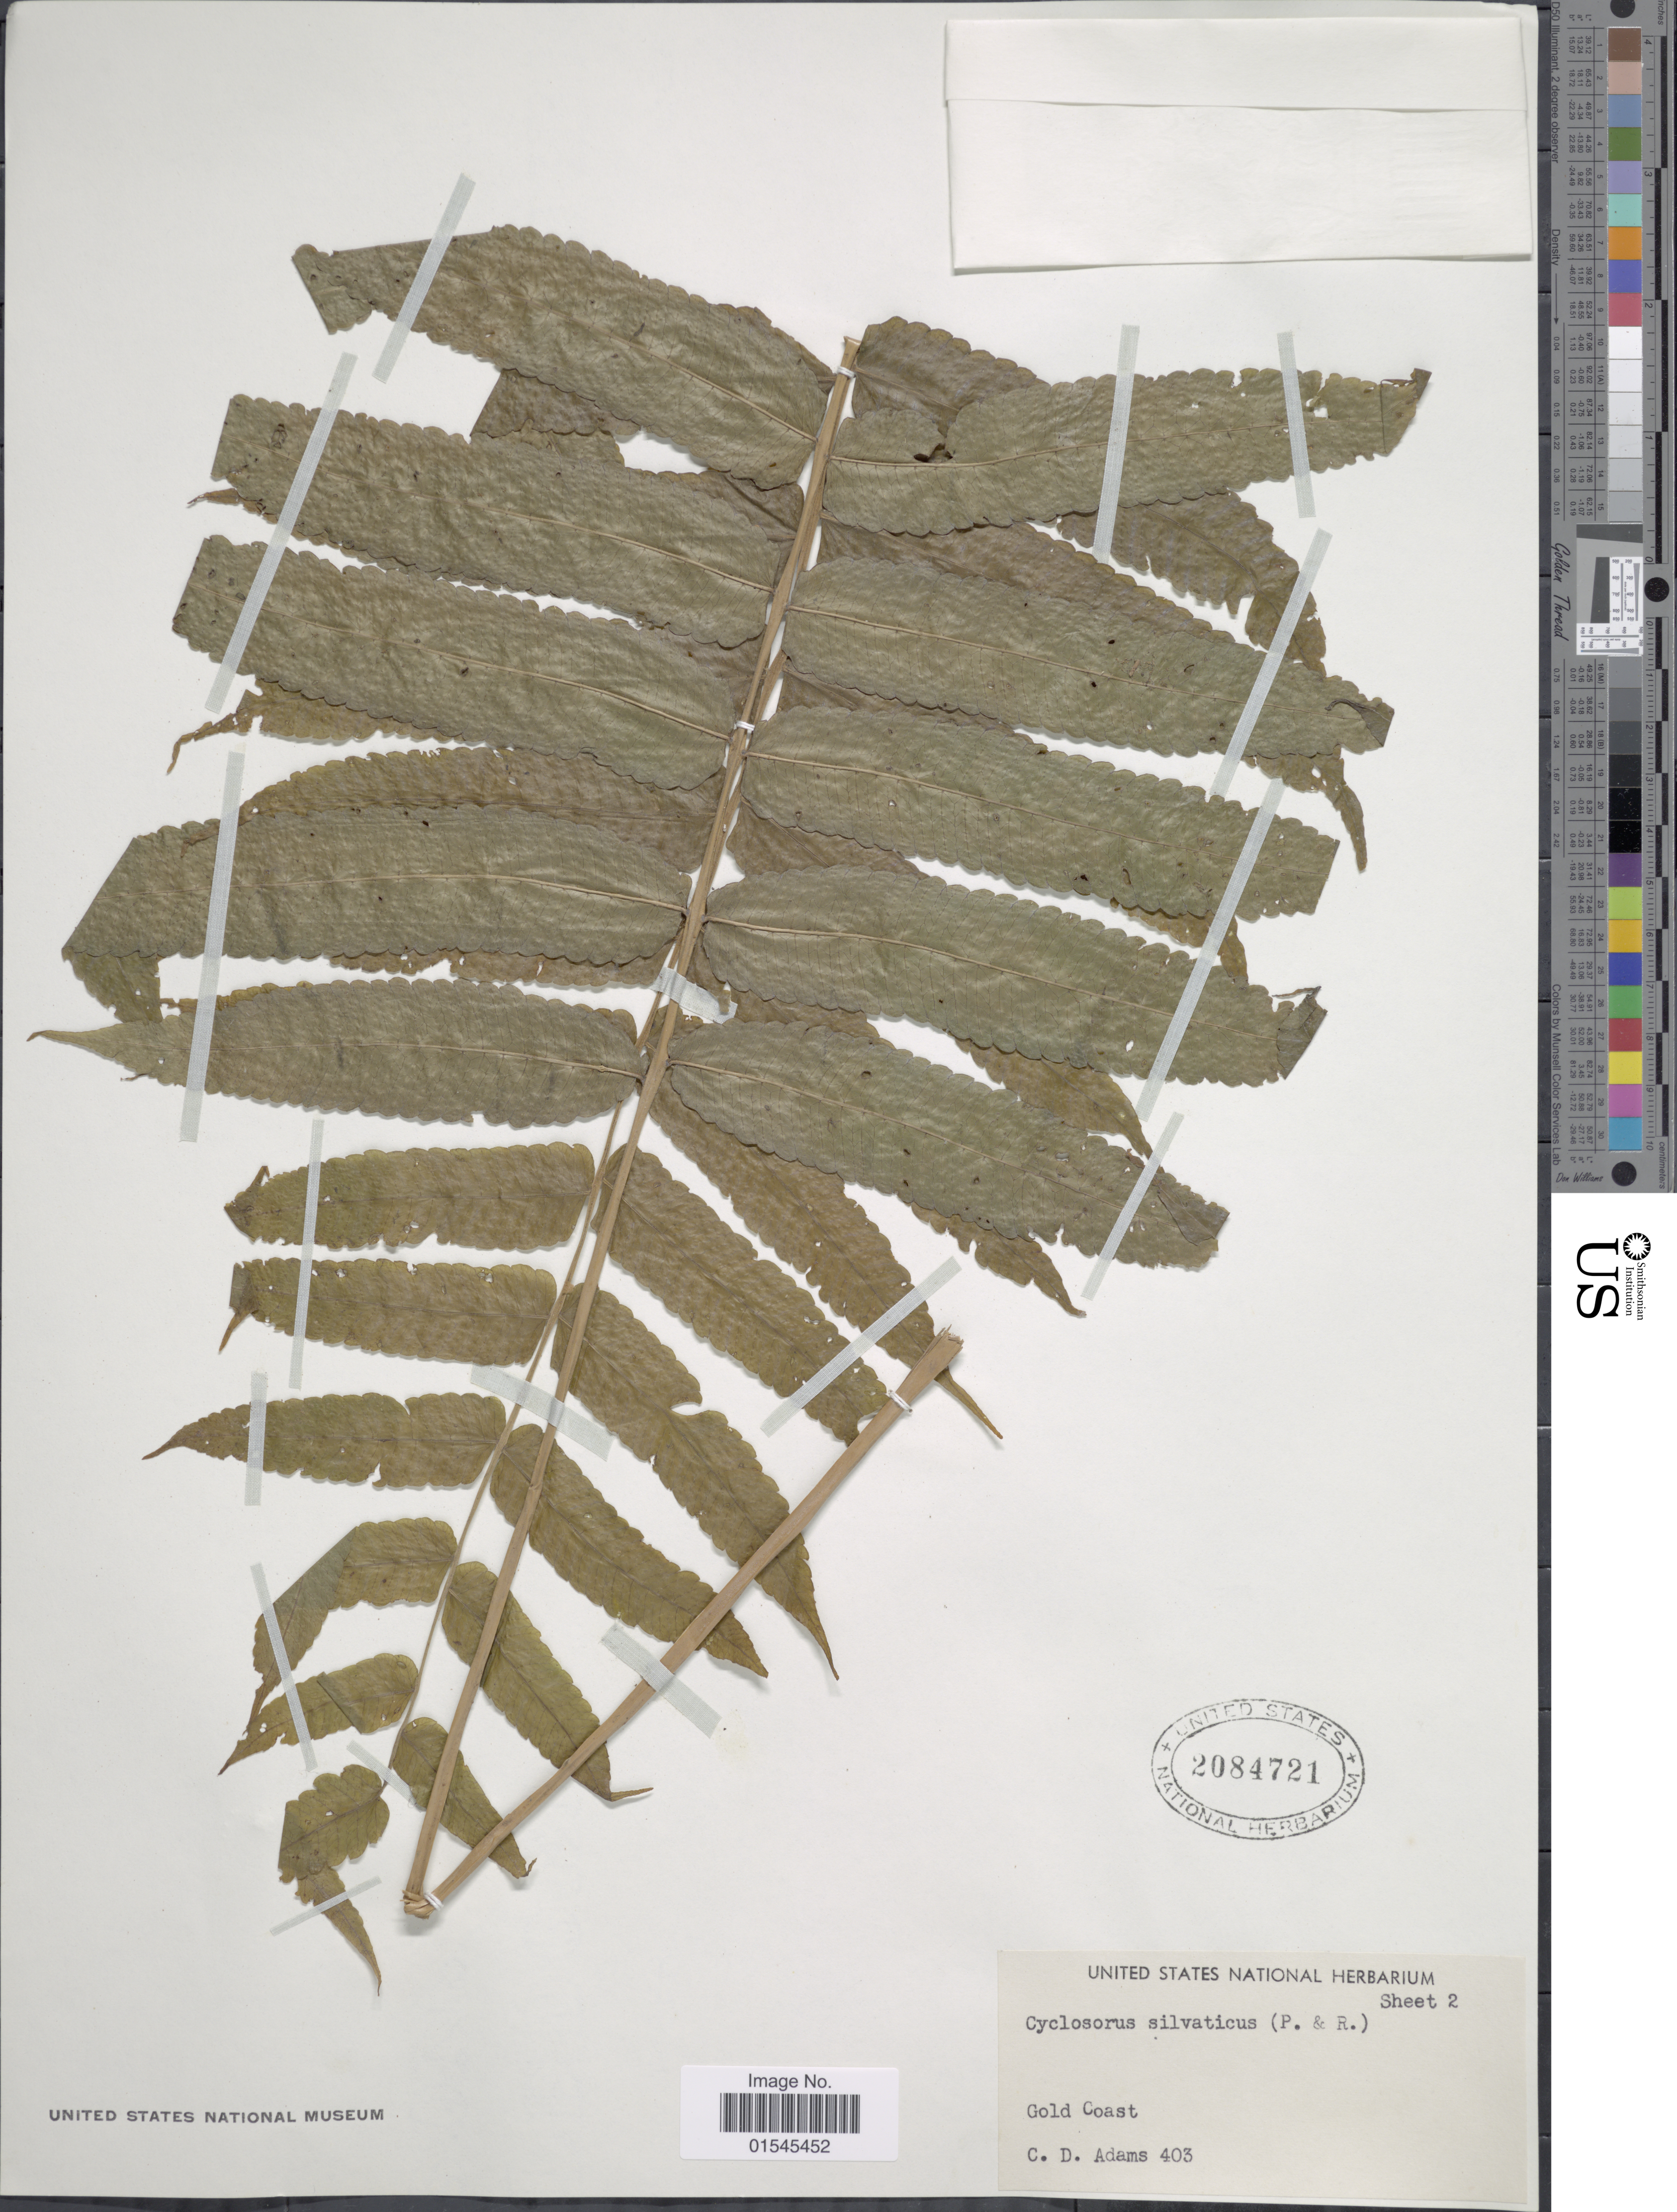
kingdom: Plantae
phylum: Tracheophyta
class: Polypodiopsida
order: Polypodiales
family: Thelypteridaceae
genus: Sphaerostephanos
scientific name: Sphaerostephanos unitus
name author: (L.) Holttum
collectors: C. D. Adams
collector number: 403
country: Ghana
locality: Gold Coast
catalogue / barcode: US 2084721